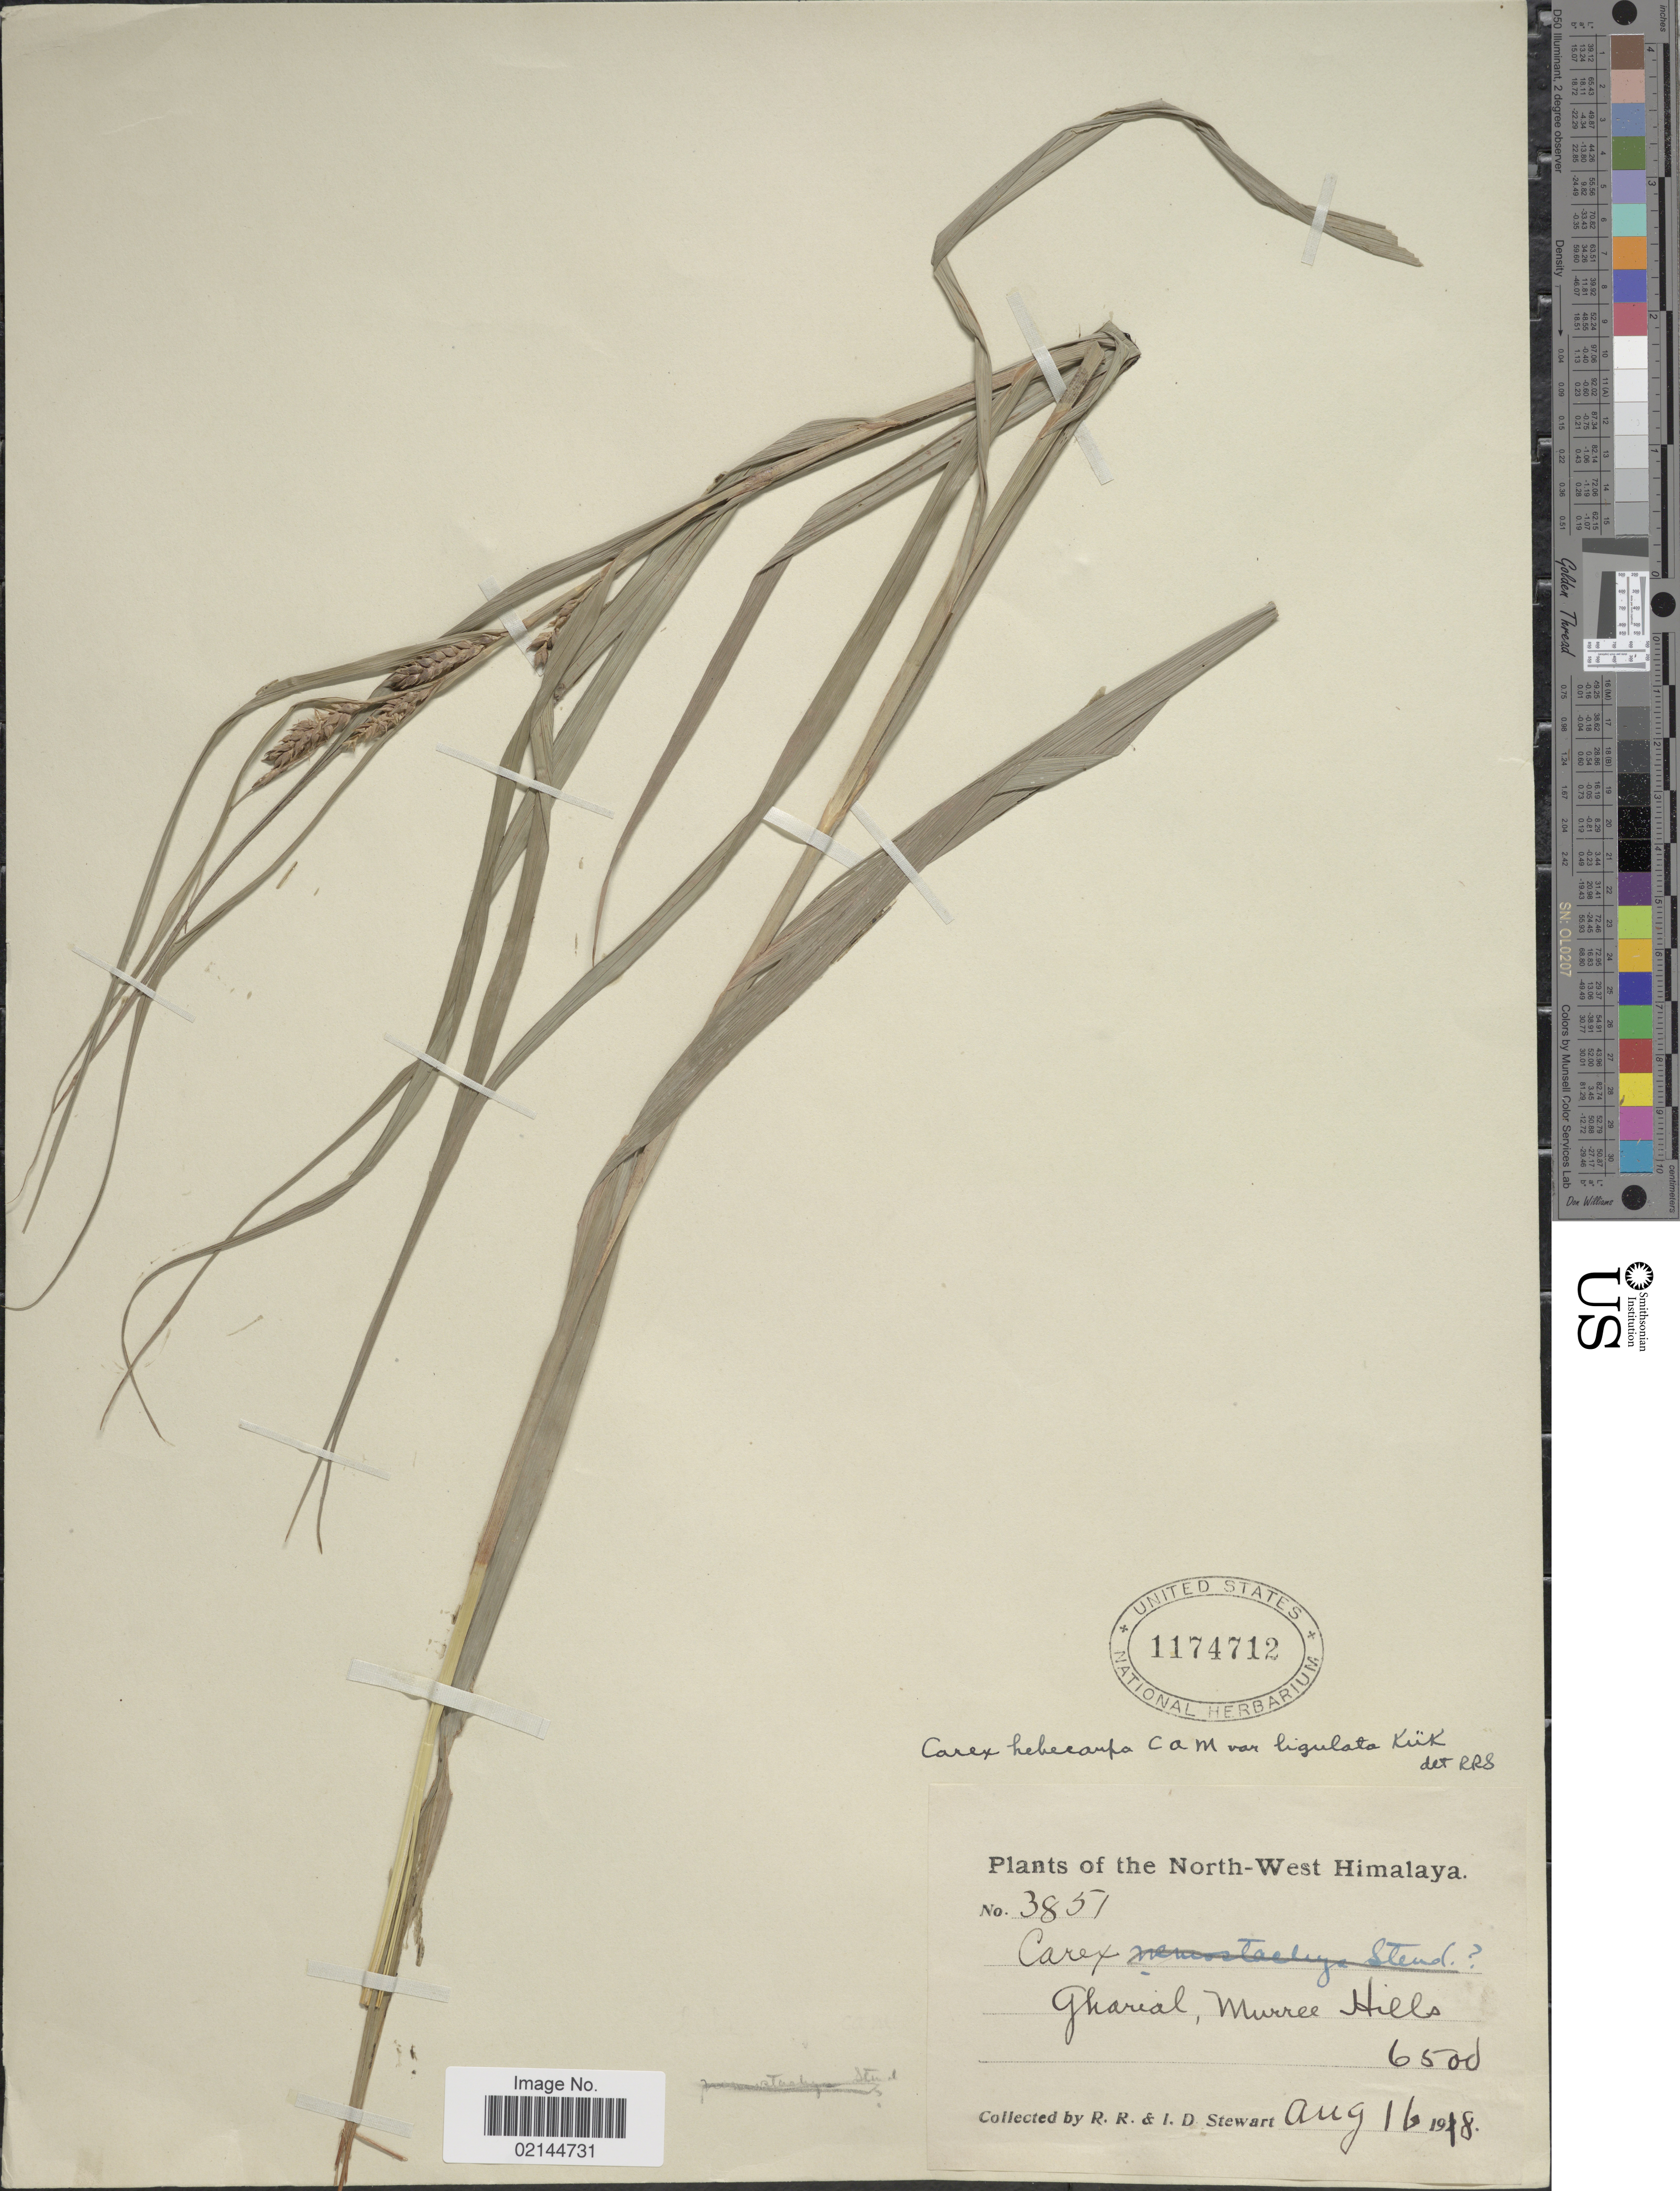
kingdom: Plantae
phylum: Tracheophyta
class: Liliopsida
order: Poales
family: Cyperaceae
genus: Carex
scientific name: Carex hebecarpa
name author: C.A. Mey.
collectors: R. R. Stewart & I. Stewart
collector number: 3851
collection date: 1918-08-16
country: Pakistan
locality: North-West Himalaya. Gharial, Murree Hills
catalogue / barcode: US 1174712